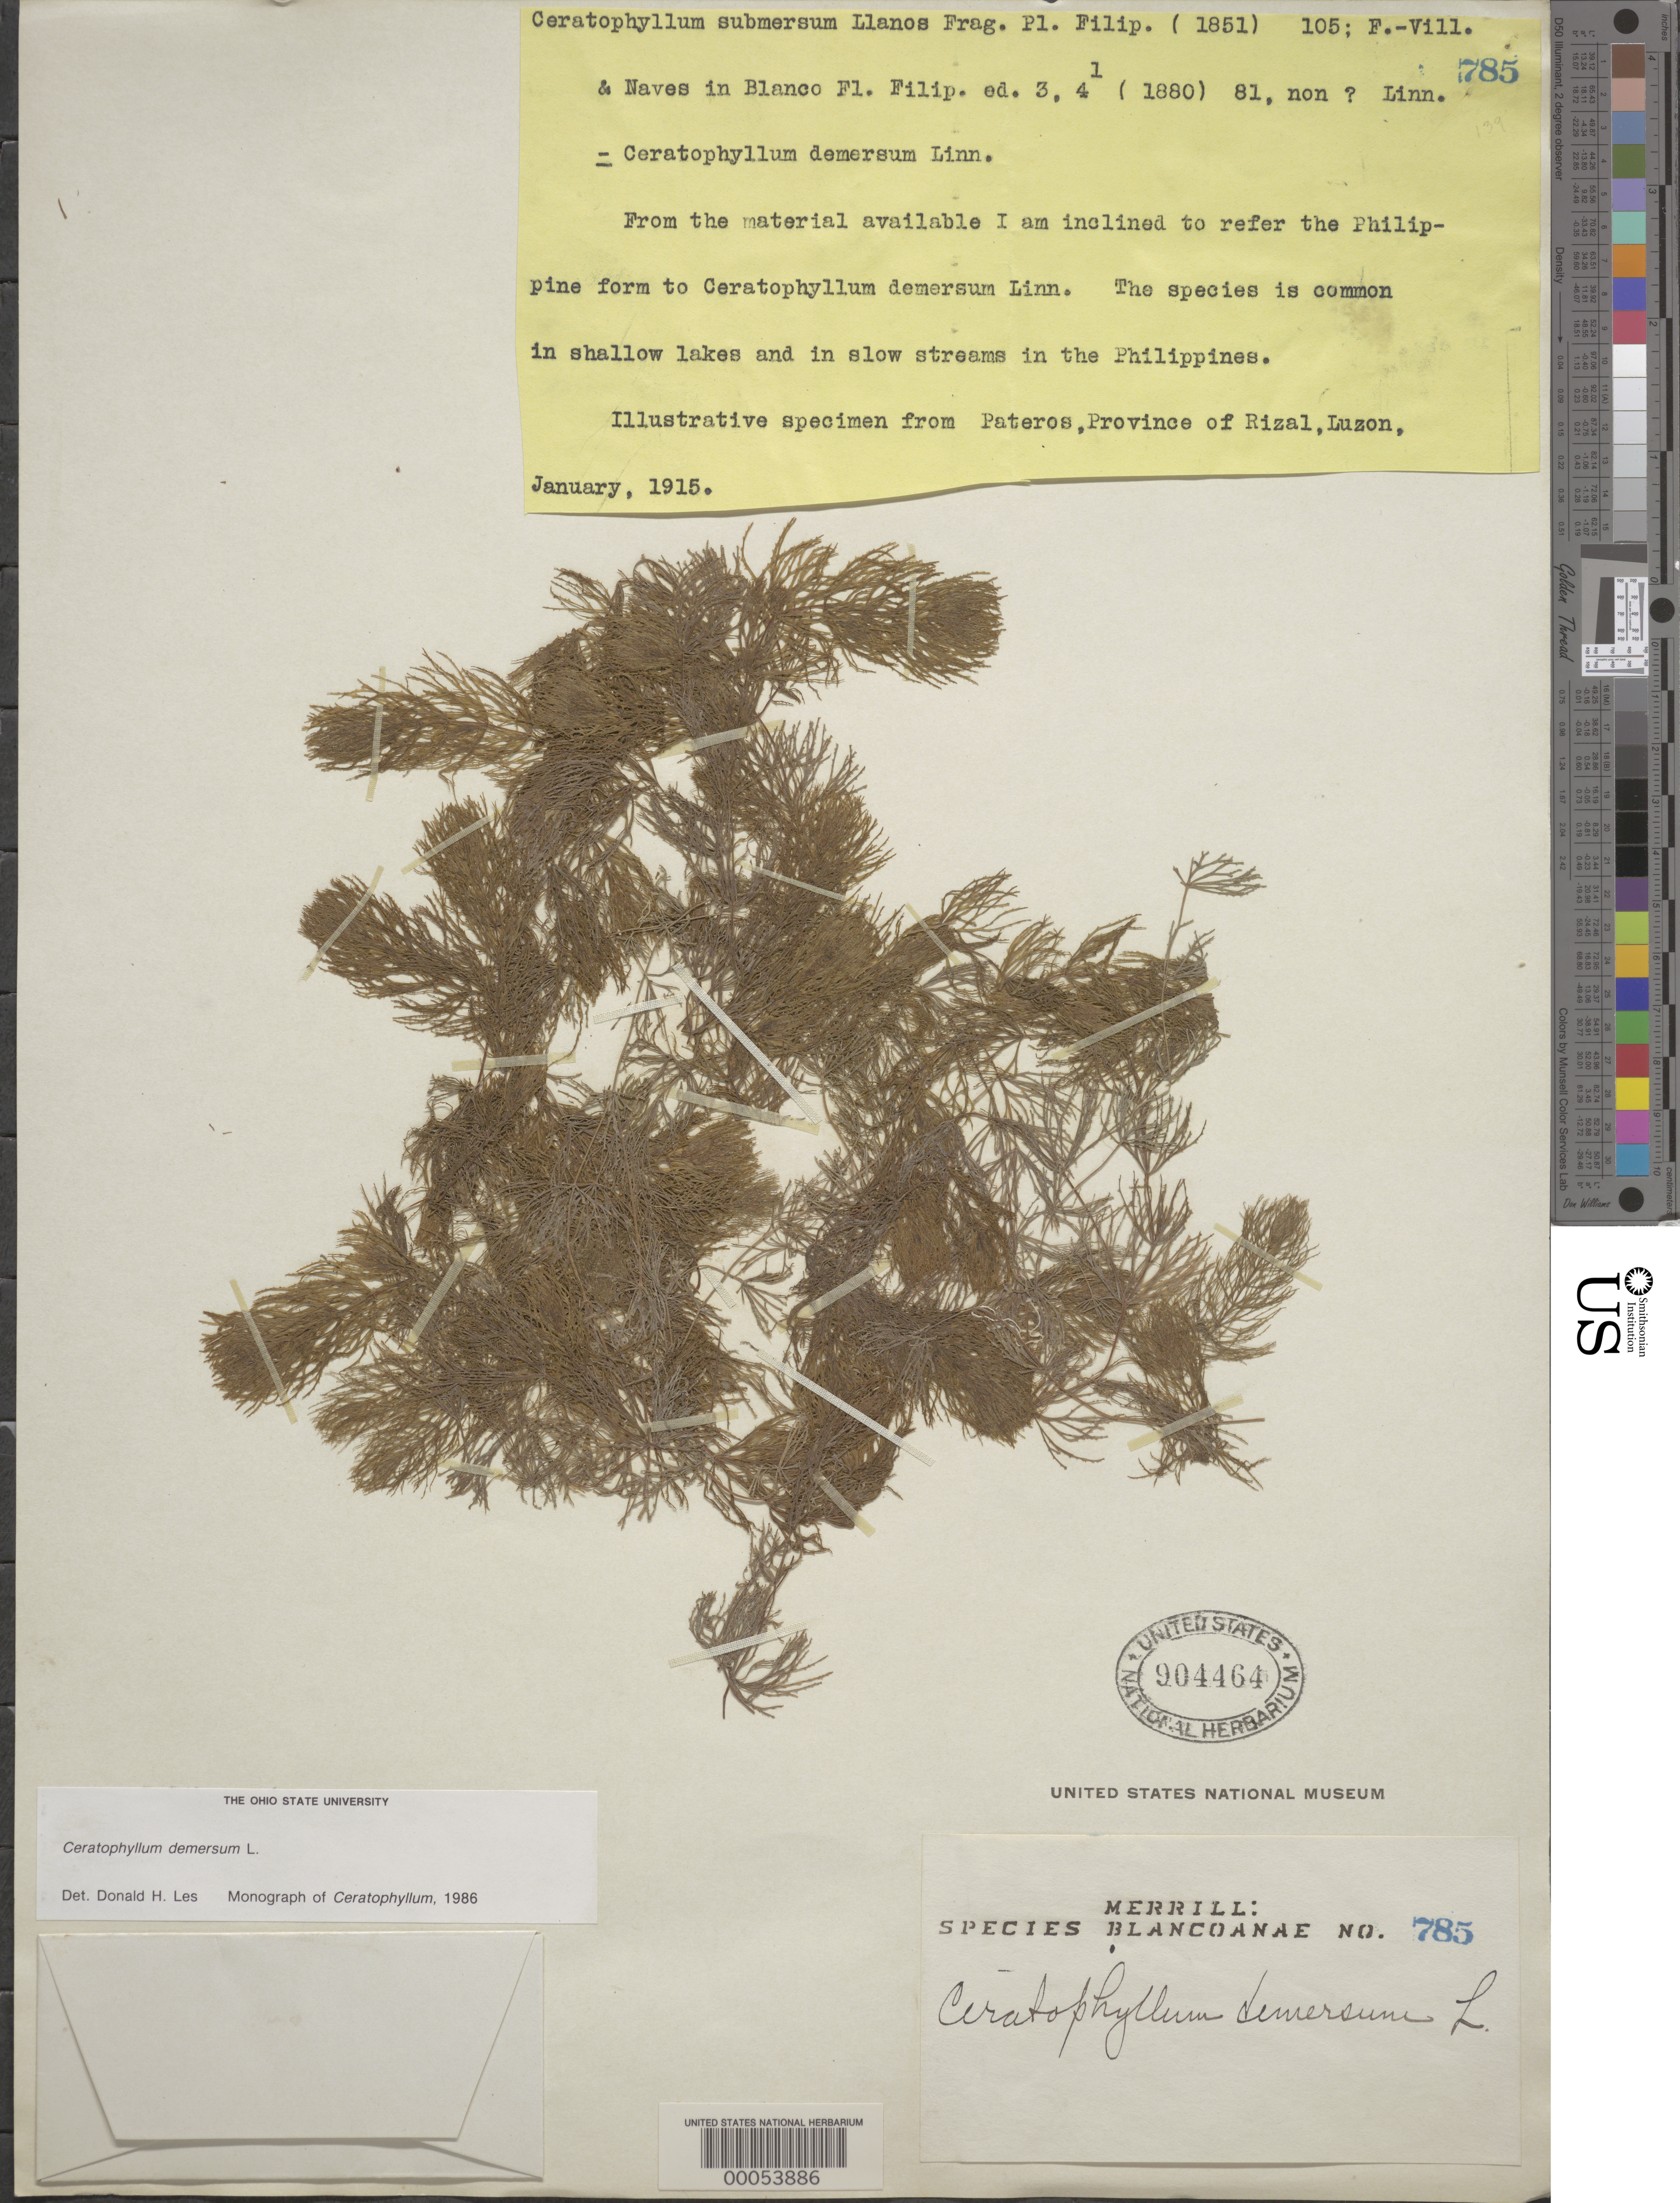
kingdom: Plantae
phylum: Tracheophyta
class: Magnoliopsida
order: Ceratophyllales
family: Ceratophyllaceae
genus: Ceratophyllum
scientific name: Ceratophyllum demersum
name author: L.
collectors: E. D. Merrill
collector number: Sp. Blancoan. 0785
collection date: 1915-01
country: Philippines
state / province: National Capital Region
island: Luzon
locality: Pateros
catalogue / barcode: US 904464